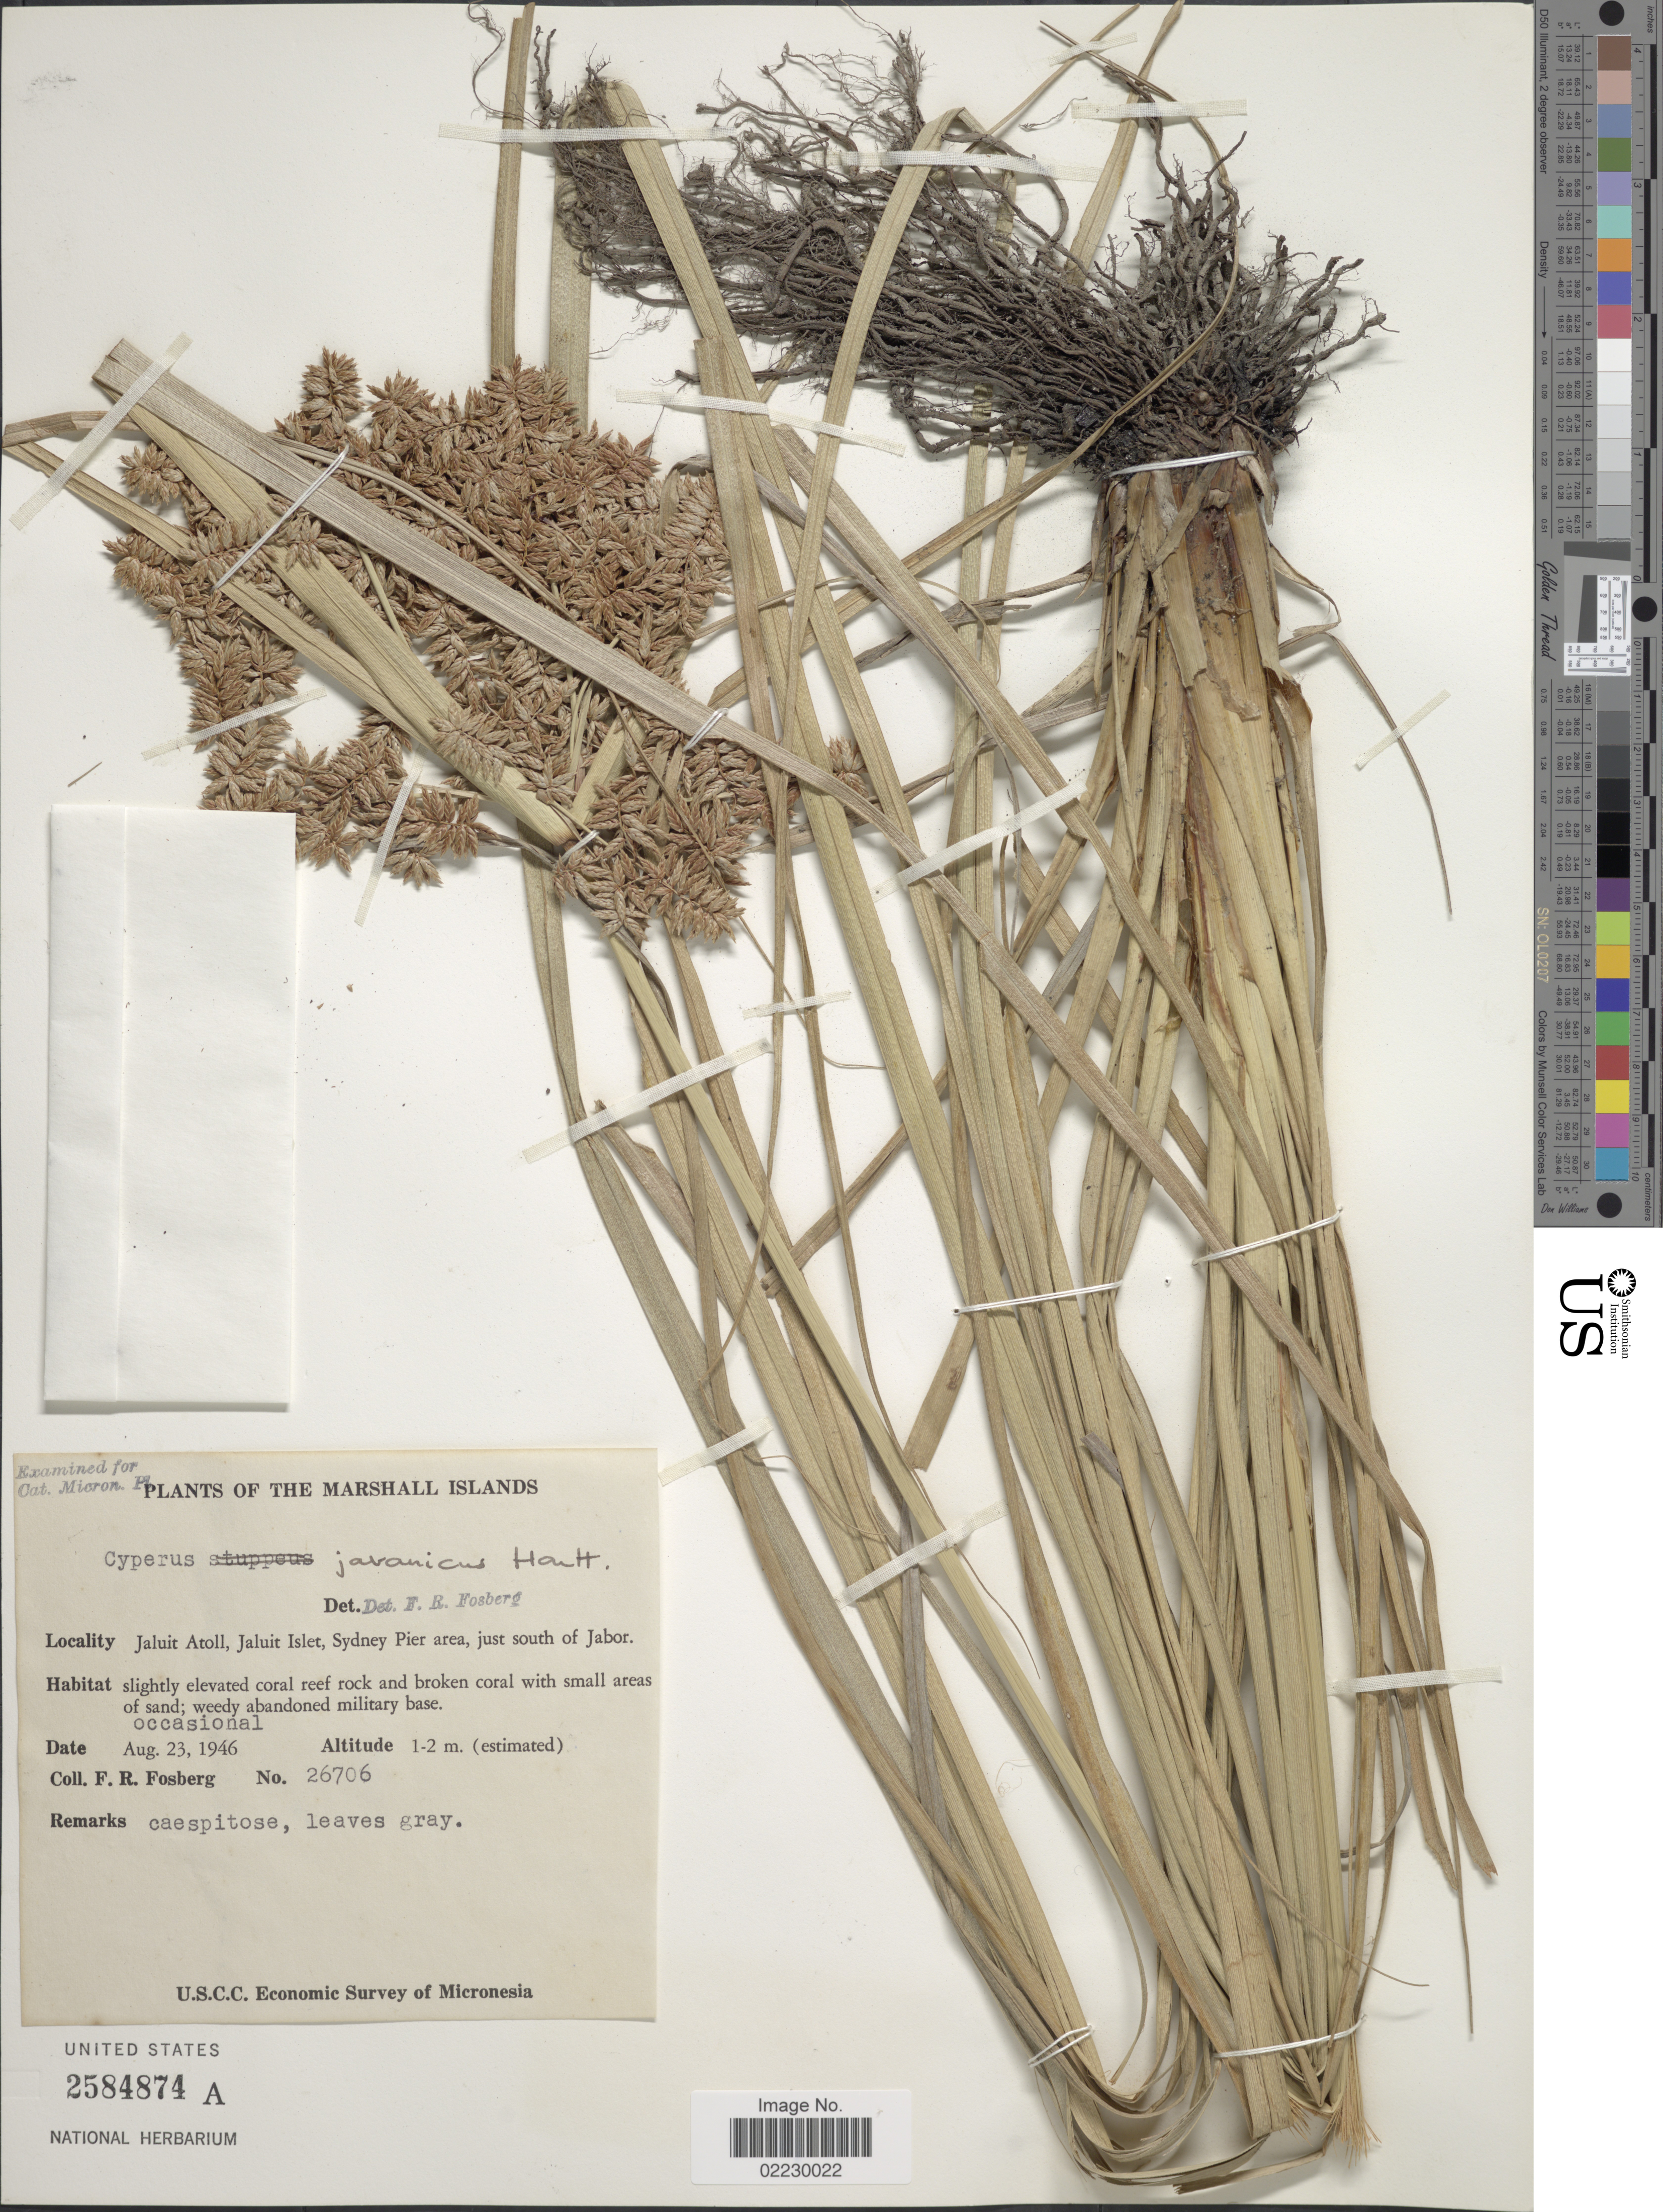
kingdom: Plantae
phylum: Tracheophyta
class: Liliopsida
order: Poales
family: Cyperaceae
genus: Cyperus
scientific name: Cyperus javanicus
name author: Houtt.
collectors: F. R. Fosberg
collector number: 26706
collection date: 1946-08-23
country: Marshall Islands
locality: Jaluit islet, Sydney Pier Area, just south of Jabor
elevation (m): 1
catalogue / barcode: US 2584874A